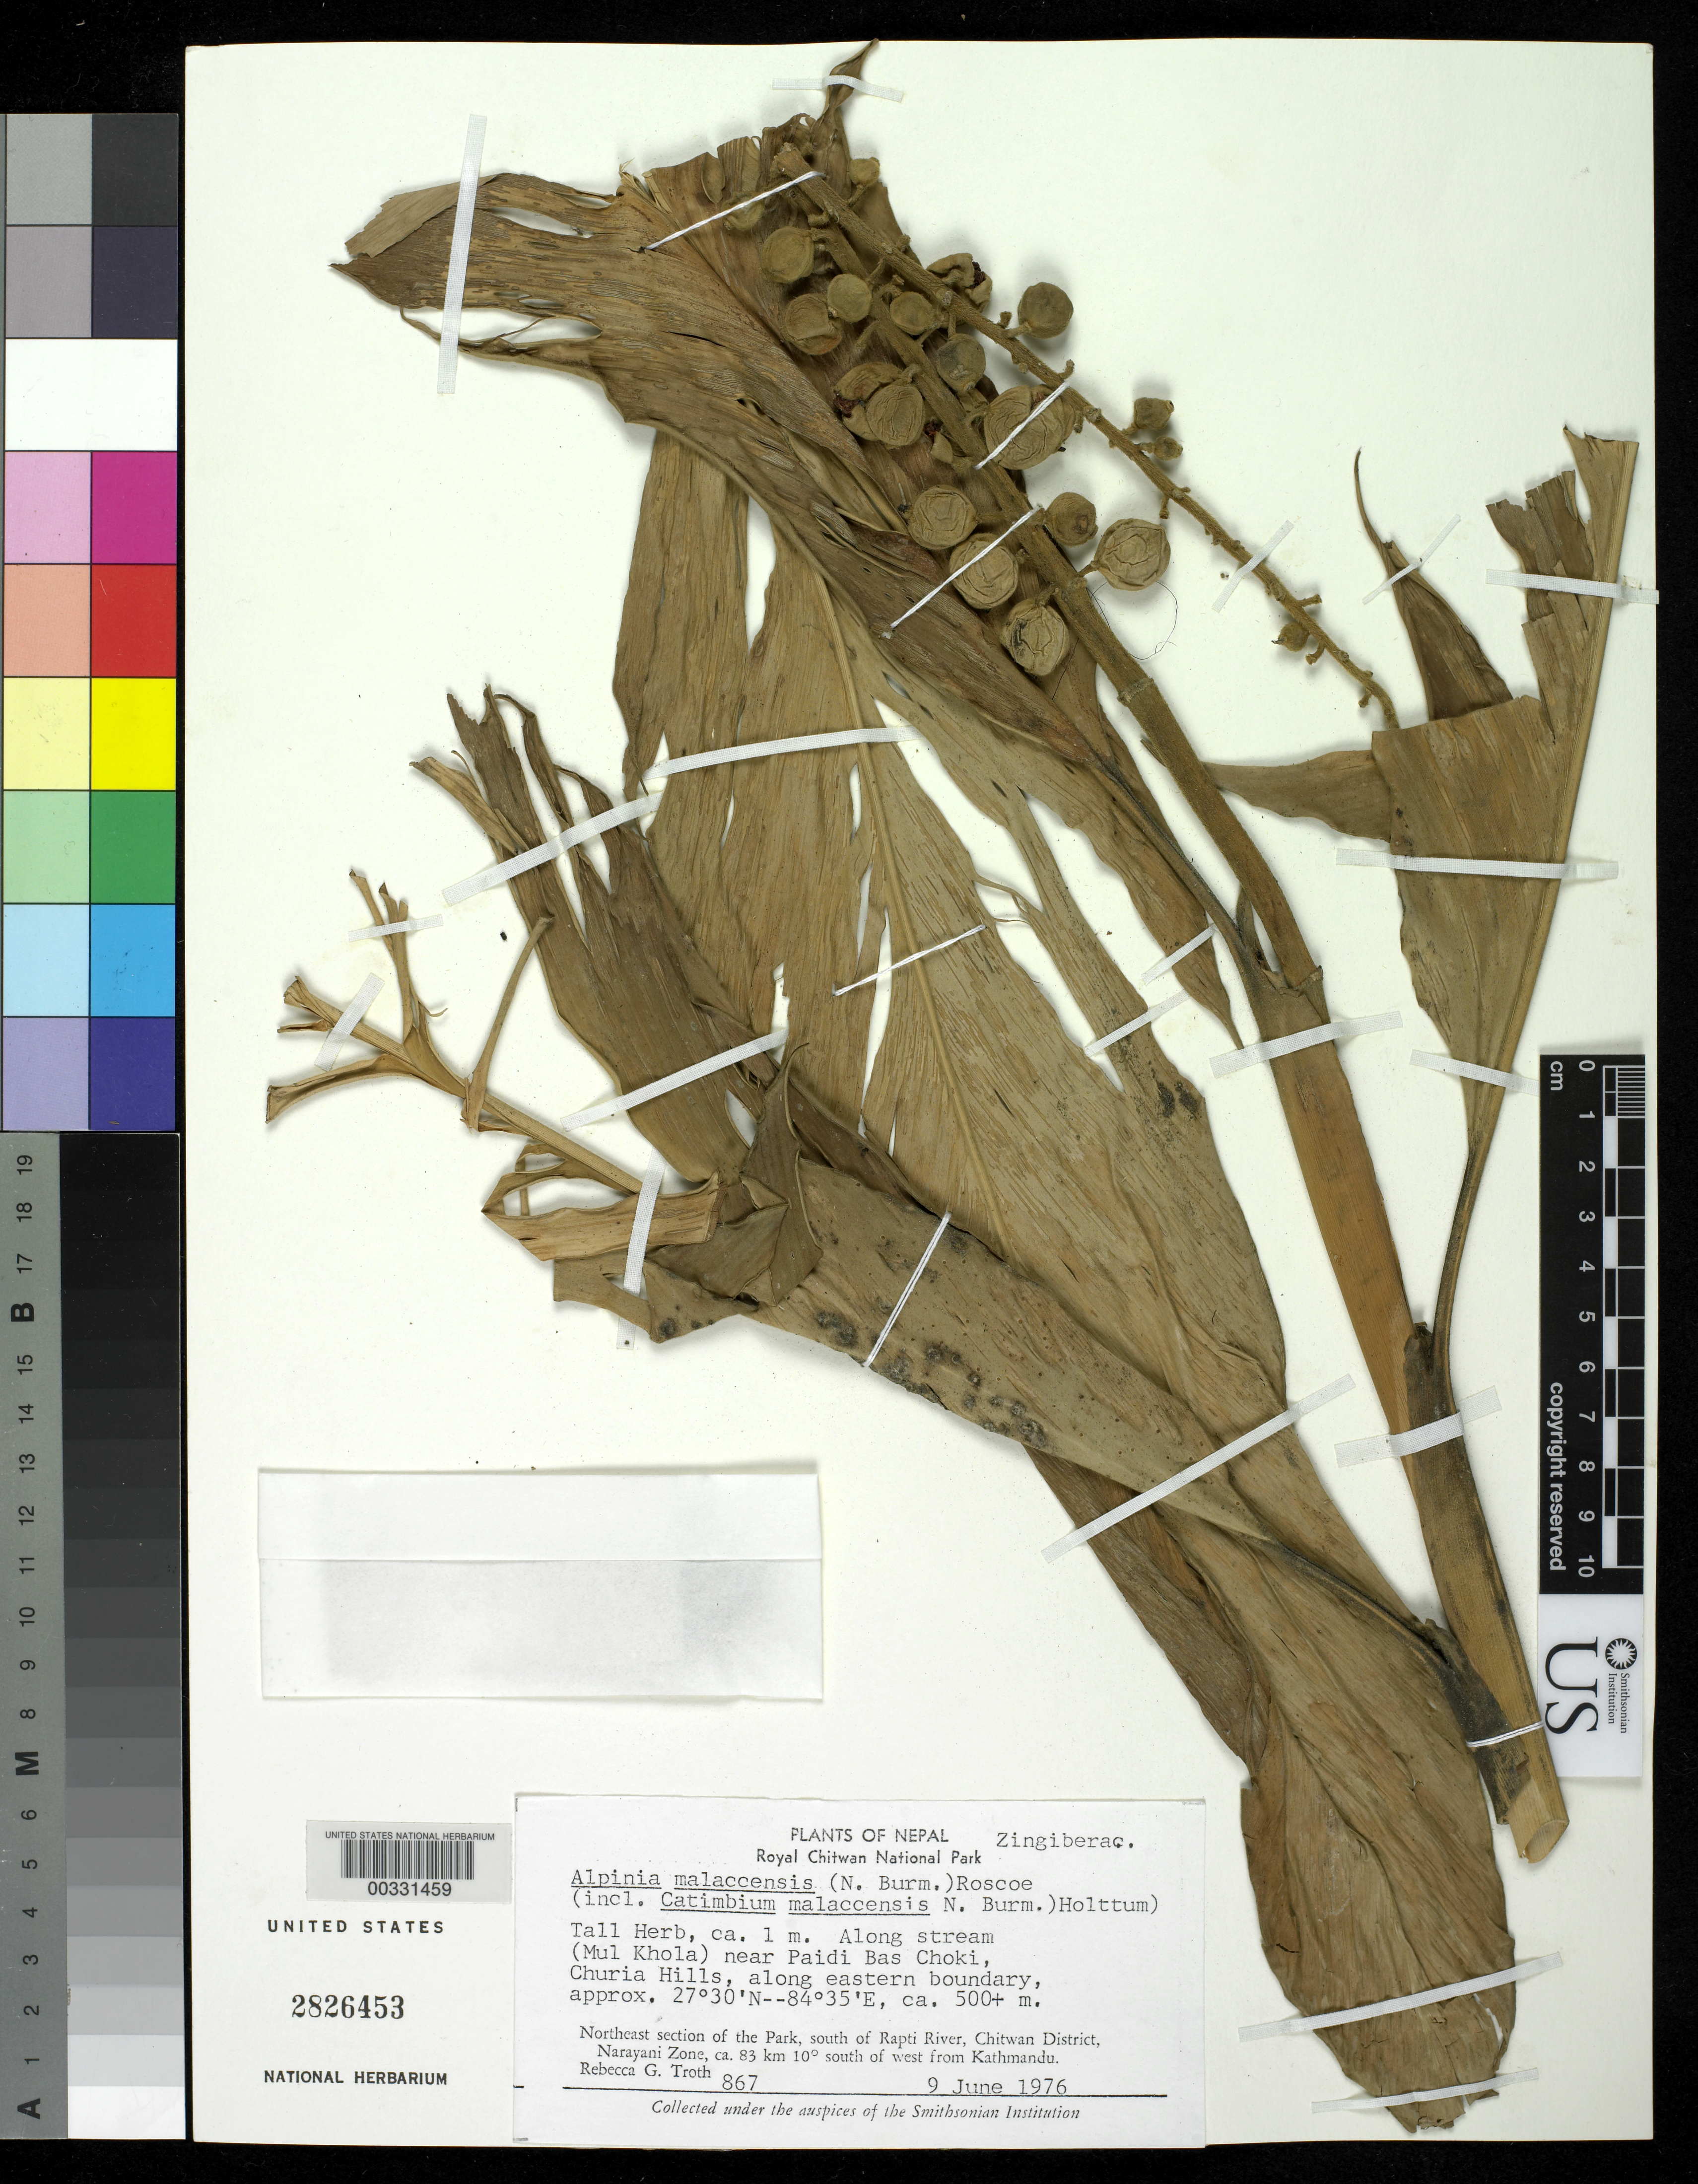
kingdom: Plantae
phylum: Tracheophyta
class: Liliopsida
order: Zingiberales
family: Zingiberaceae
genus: Alpinia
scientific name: Alpinia malaccensis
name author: (Burm. f.) Roscoe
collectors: R. Troth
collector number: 867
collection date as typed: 09 Jun 1976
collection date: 1976-06-09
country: Nepal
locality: Royal chitwan national park, along stream (mul khola) near paidi bas choki, churia hills, along eastern boundary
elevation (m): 500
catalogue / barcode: US 2826453